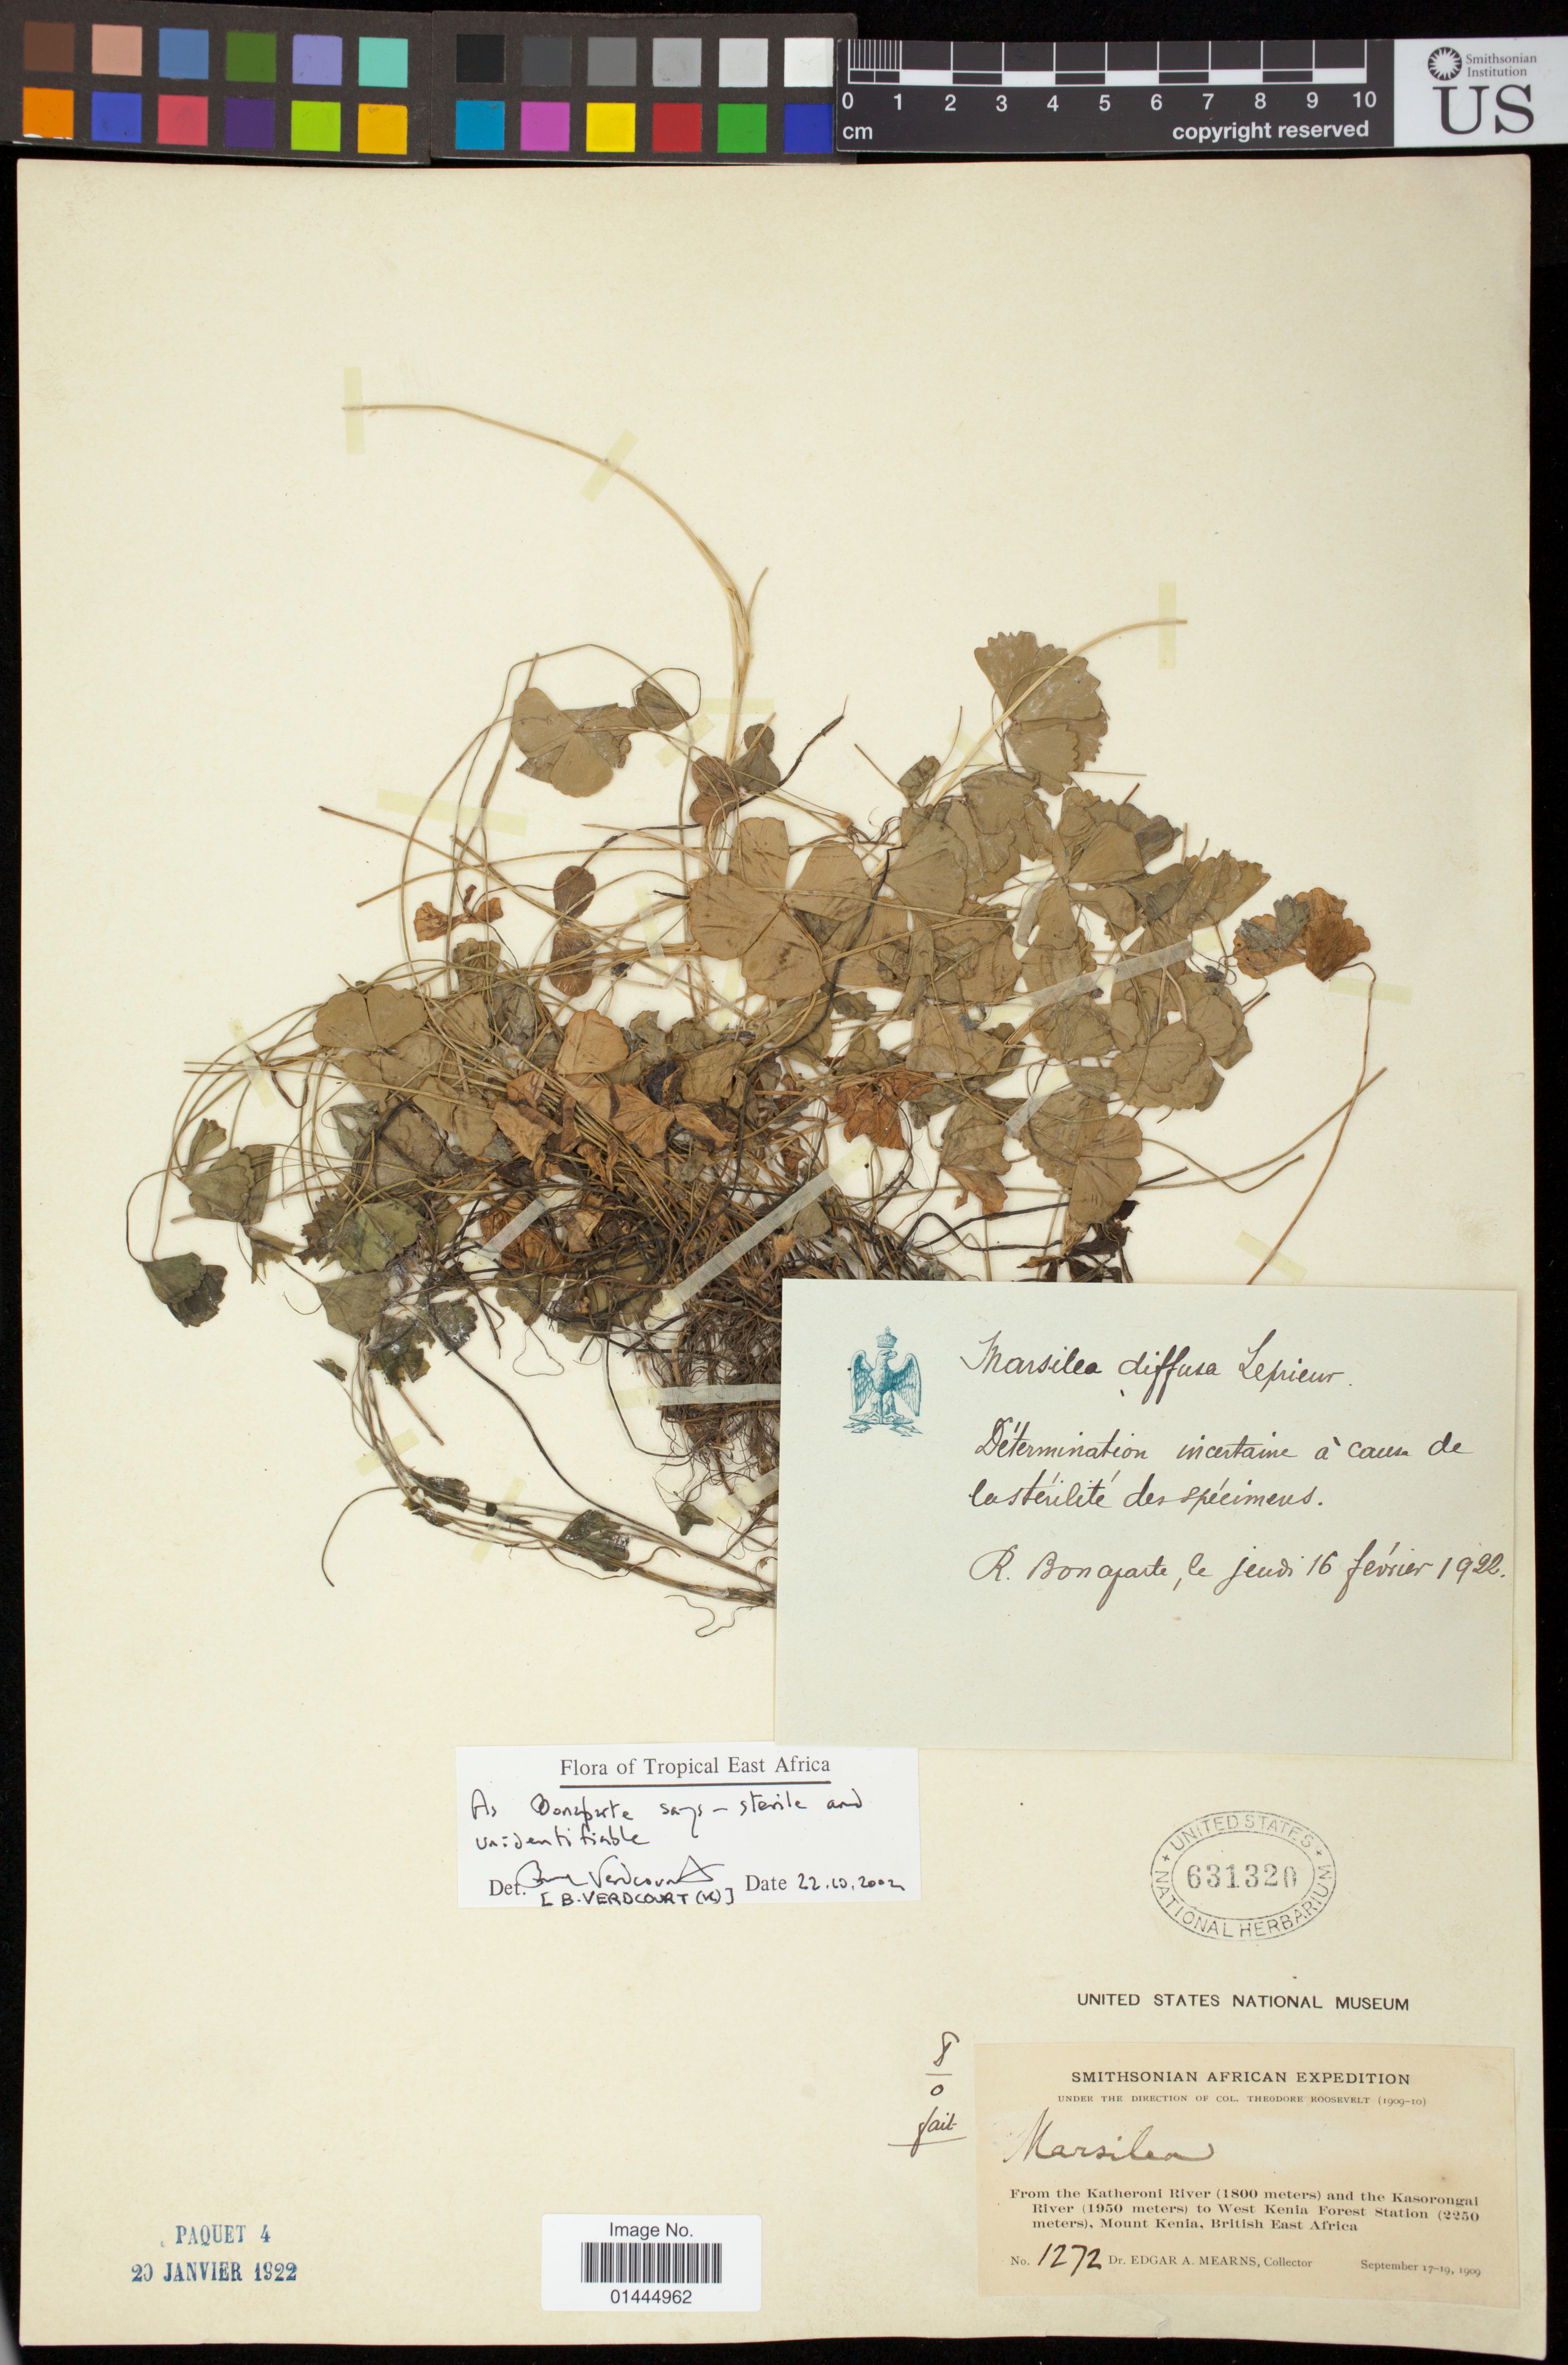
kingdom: Plantae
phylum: Tracheophyta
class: Polypodiopsida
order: Salviniales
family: Marsileaceae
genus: Marsilea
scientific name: Marsilea diffusa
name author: Lepr. ex A. Braun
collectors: E. A. Mearns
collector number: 1272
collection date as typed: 17 Sep 1909 to 19 Sep 1909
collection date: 1909-09-17/1909-09-19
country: Kenya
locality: From the Katheroni river(1800m) and the Kasorongai river(1950m) to west Kenya Forest Station, (2250m) Mount Kenya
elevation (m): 1800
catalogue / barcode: US 631320